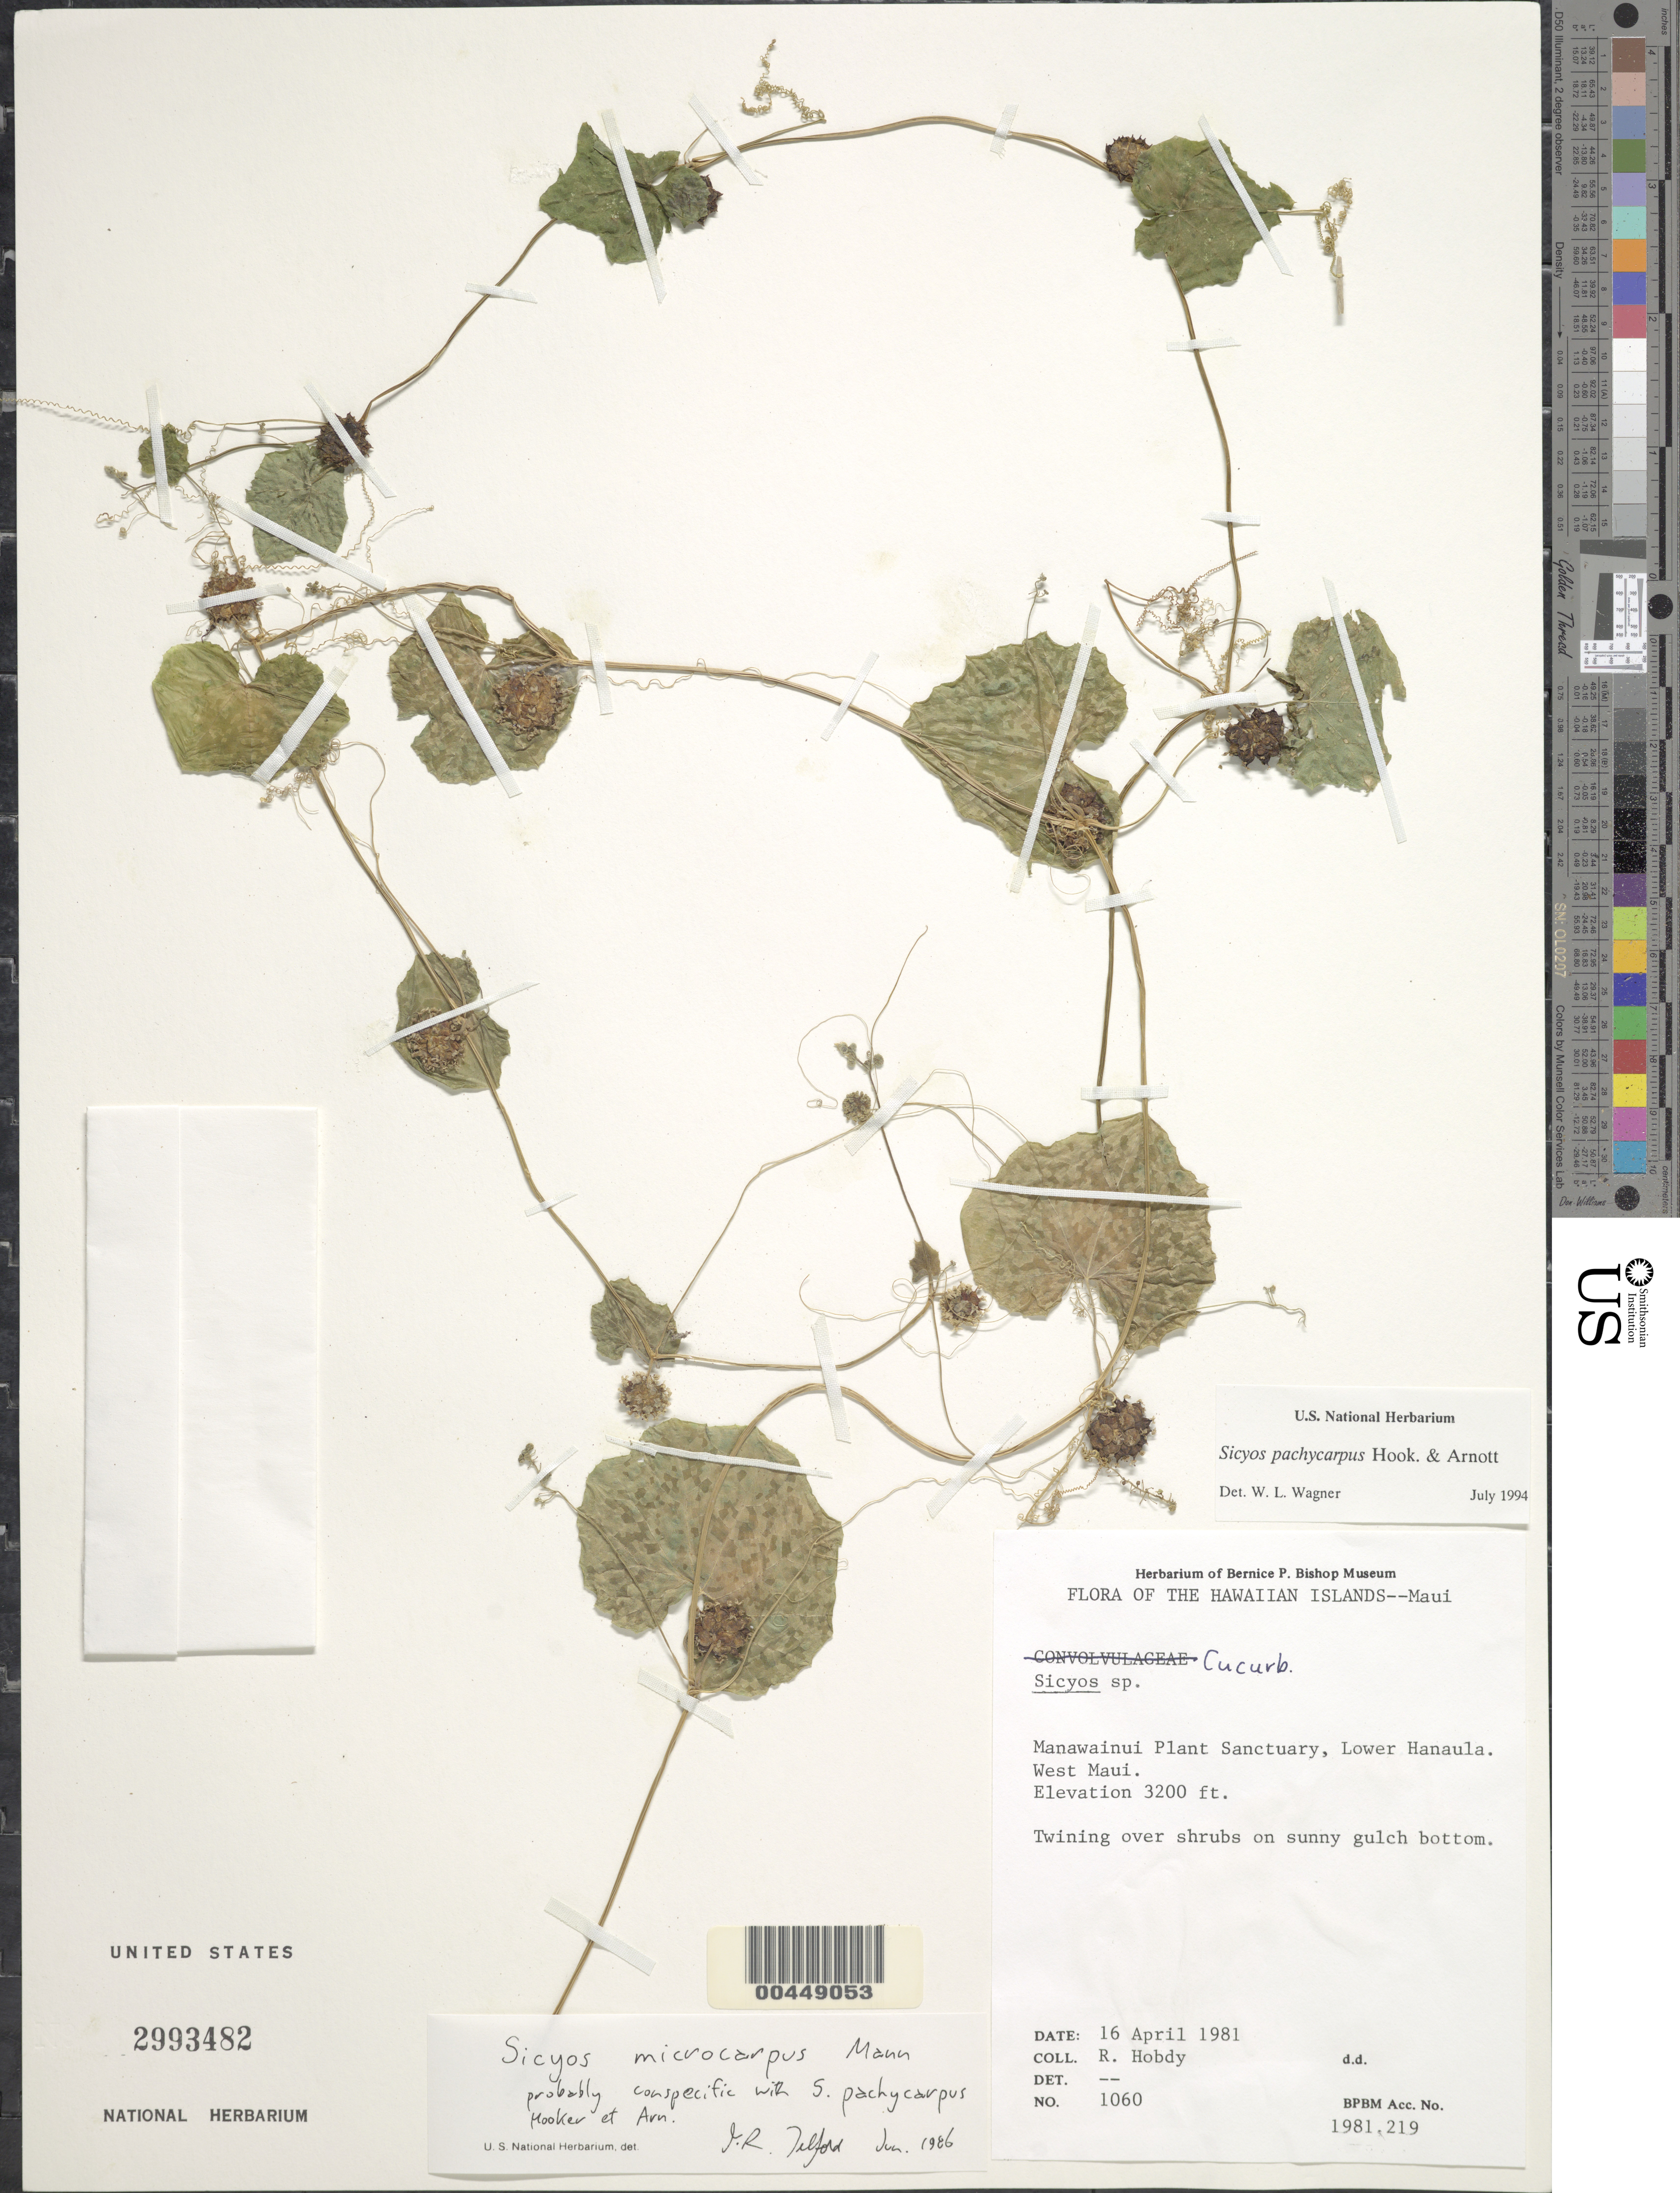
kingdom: Plantae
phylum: Tracheophyta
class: Magnoliopsida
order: Cucurbitales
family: Cucurbitaceae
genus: Sicyos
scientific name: Sicyos pachycarpus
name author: Hook. & Arn.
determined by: Wagner, W. L., (BOT), Smithsonian Institution - National Museum of Natural History (UNITED STATES)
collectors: R. Hobdy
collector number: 1060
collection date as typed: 16 Apr 1981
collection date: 1981-04-16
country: United States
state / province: Hawaii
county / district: Maui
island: Maui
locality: Manawainui Plant Sanctuary, Lower Hanaula, W Maui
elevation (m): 975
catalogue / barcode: US 2993482